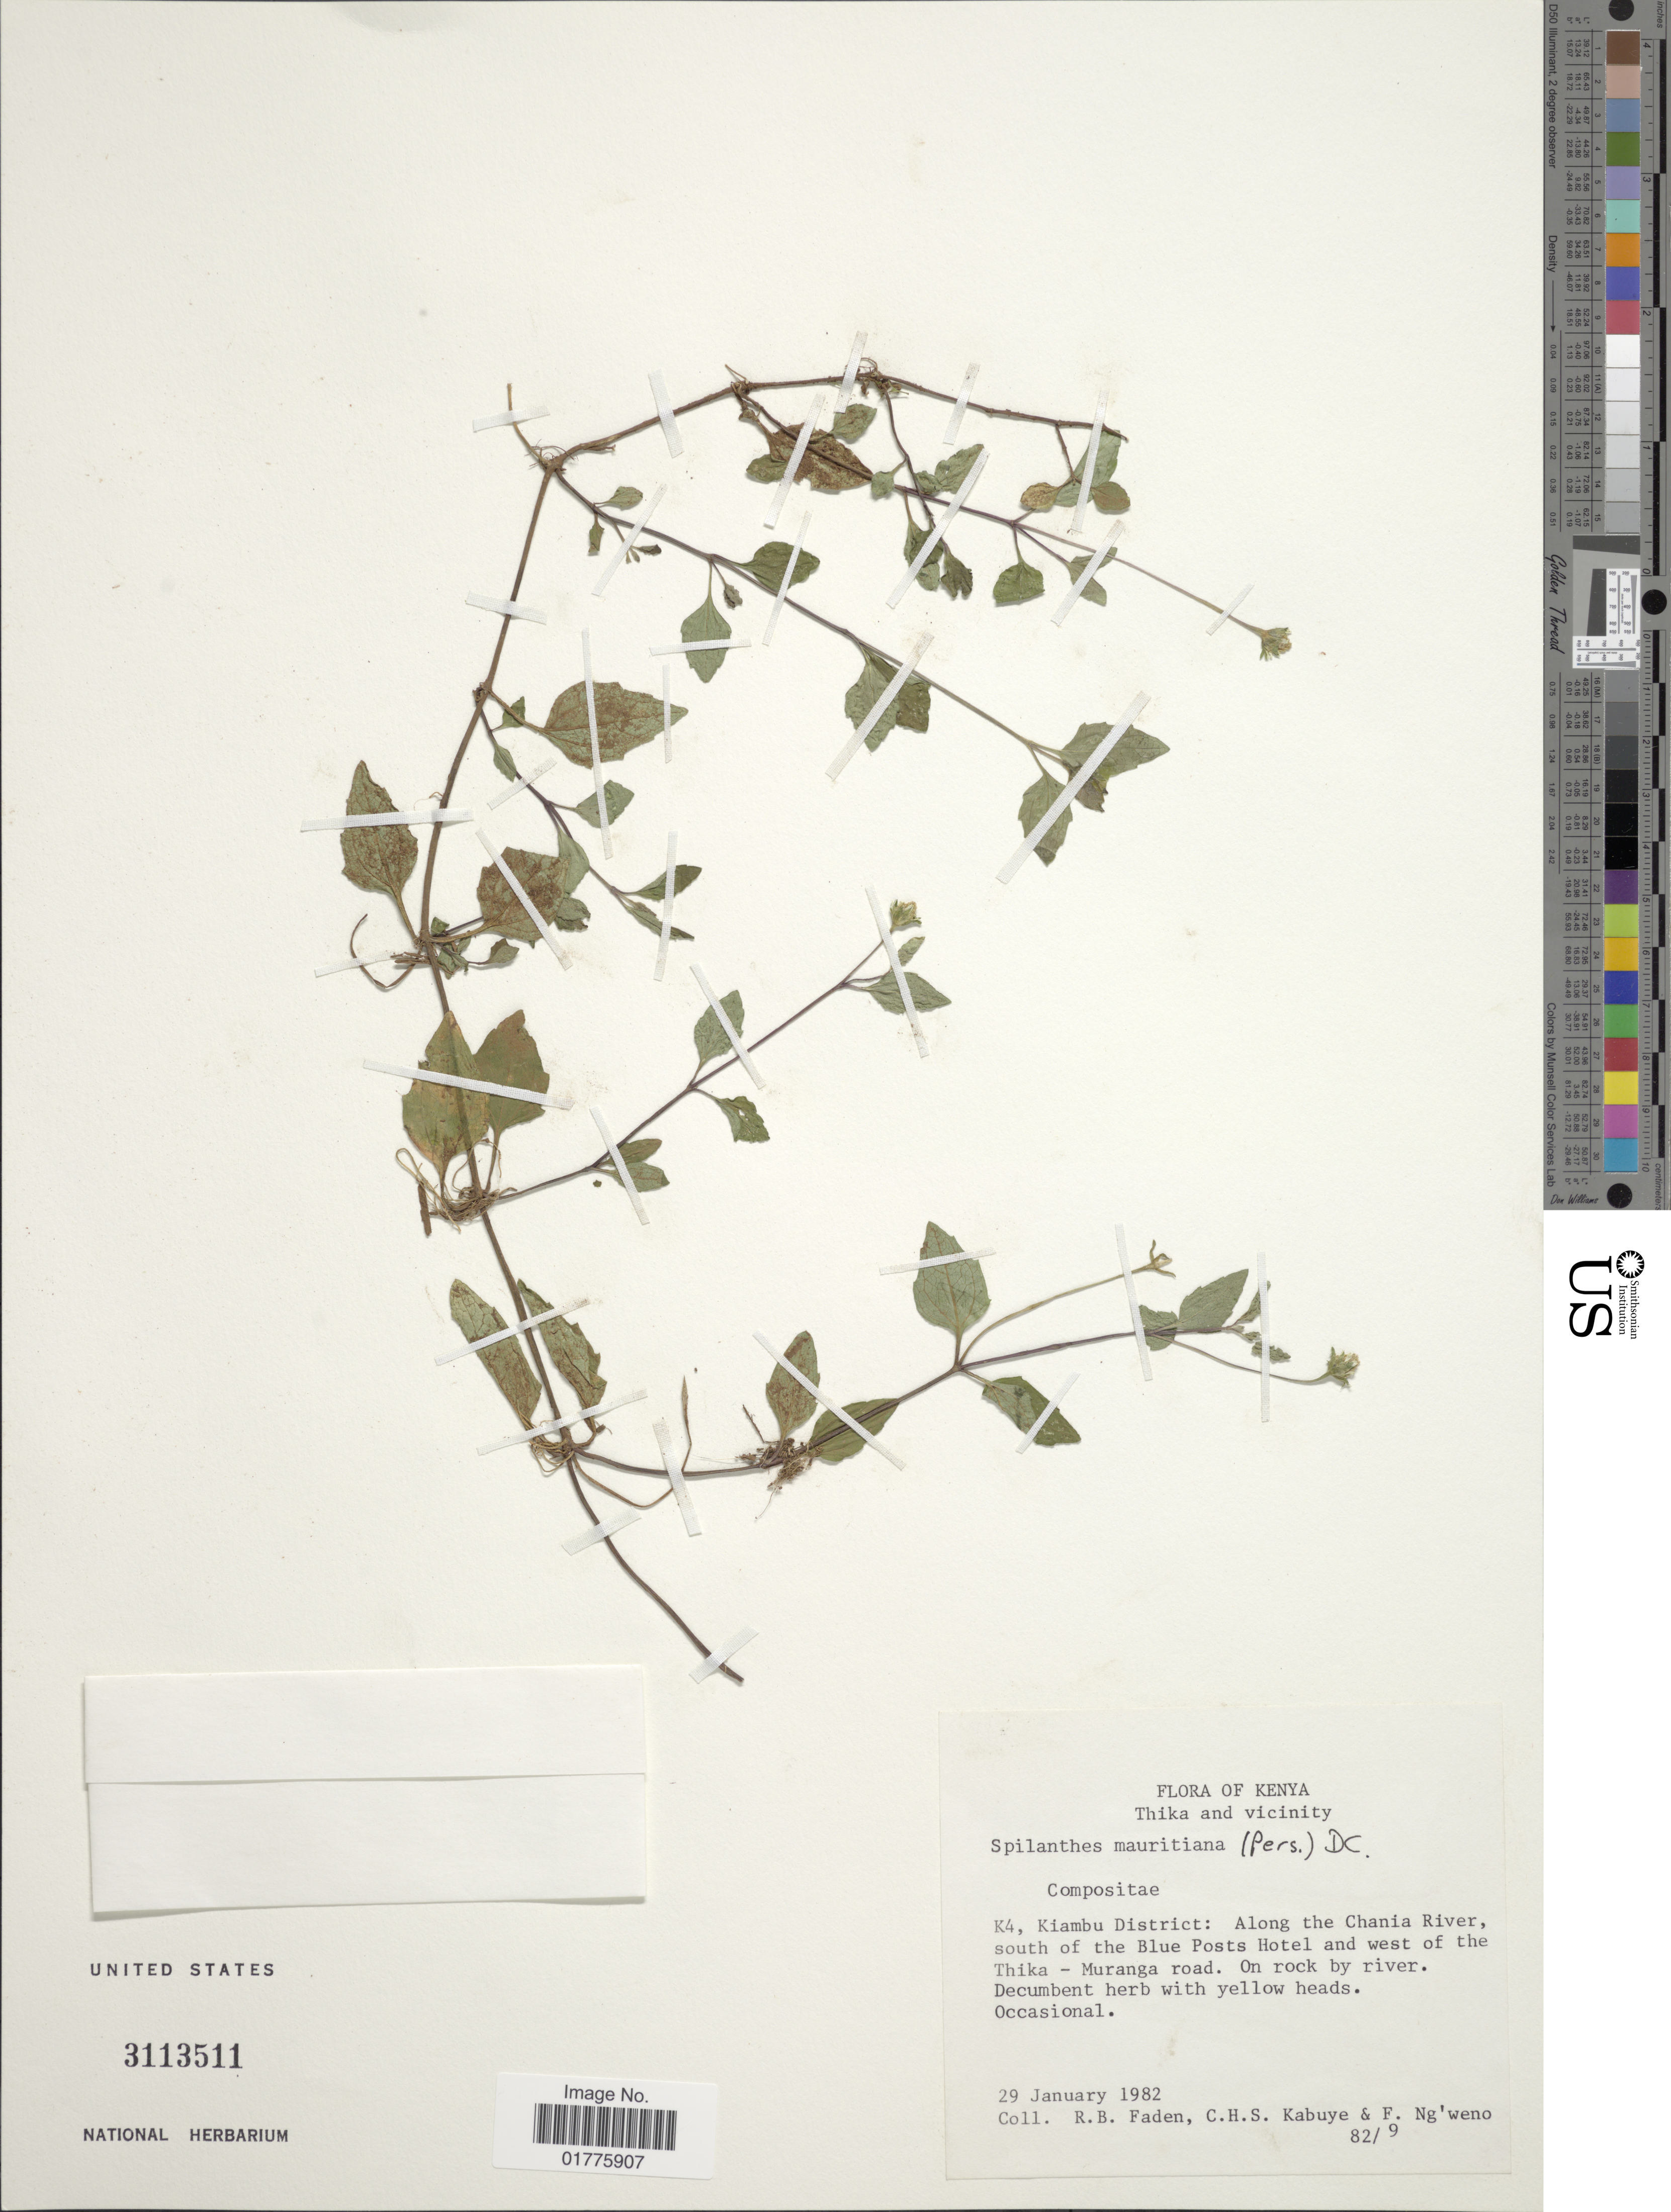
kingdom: Plantae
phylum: Tracheophyta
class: Magnoliopsida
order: Asterales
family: Asteraceae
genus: Acmella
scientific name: Acmella sp.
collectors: R. B. Faden, C. Kabuye & F. Ng'weno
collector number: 82/9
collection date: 1982-01-29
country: Kenya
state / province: Kiambu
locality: Thika and vicinity, K4, Kiambu District: along the Chania River, south of the Blue Posts Hotel and west of the Thika- Muranga road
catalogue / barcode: US 3113511